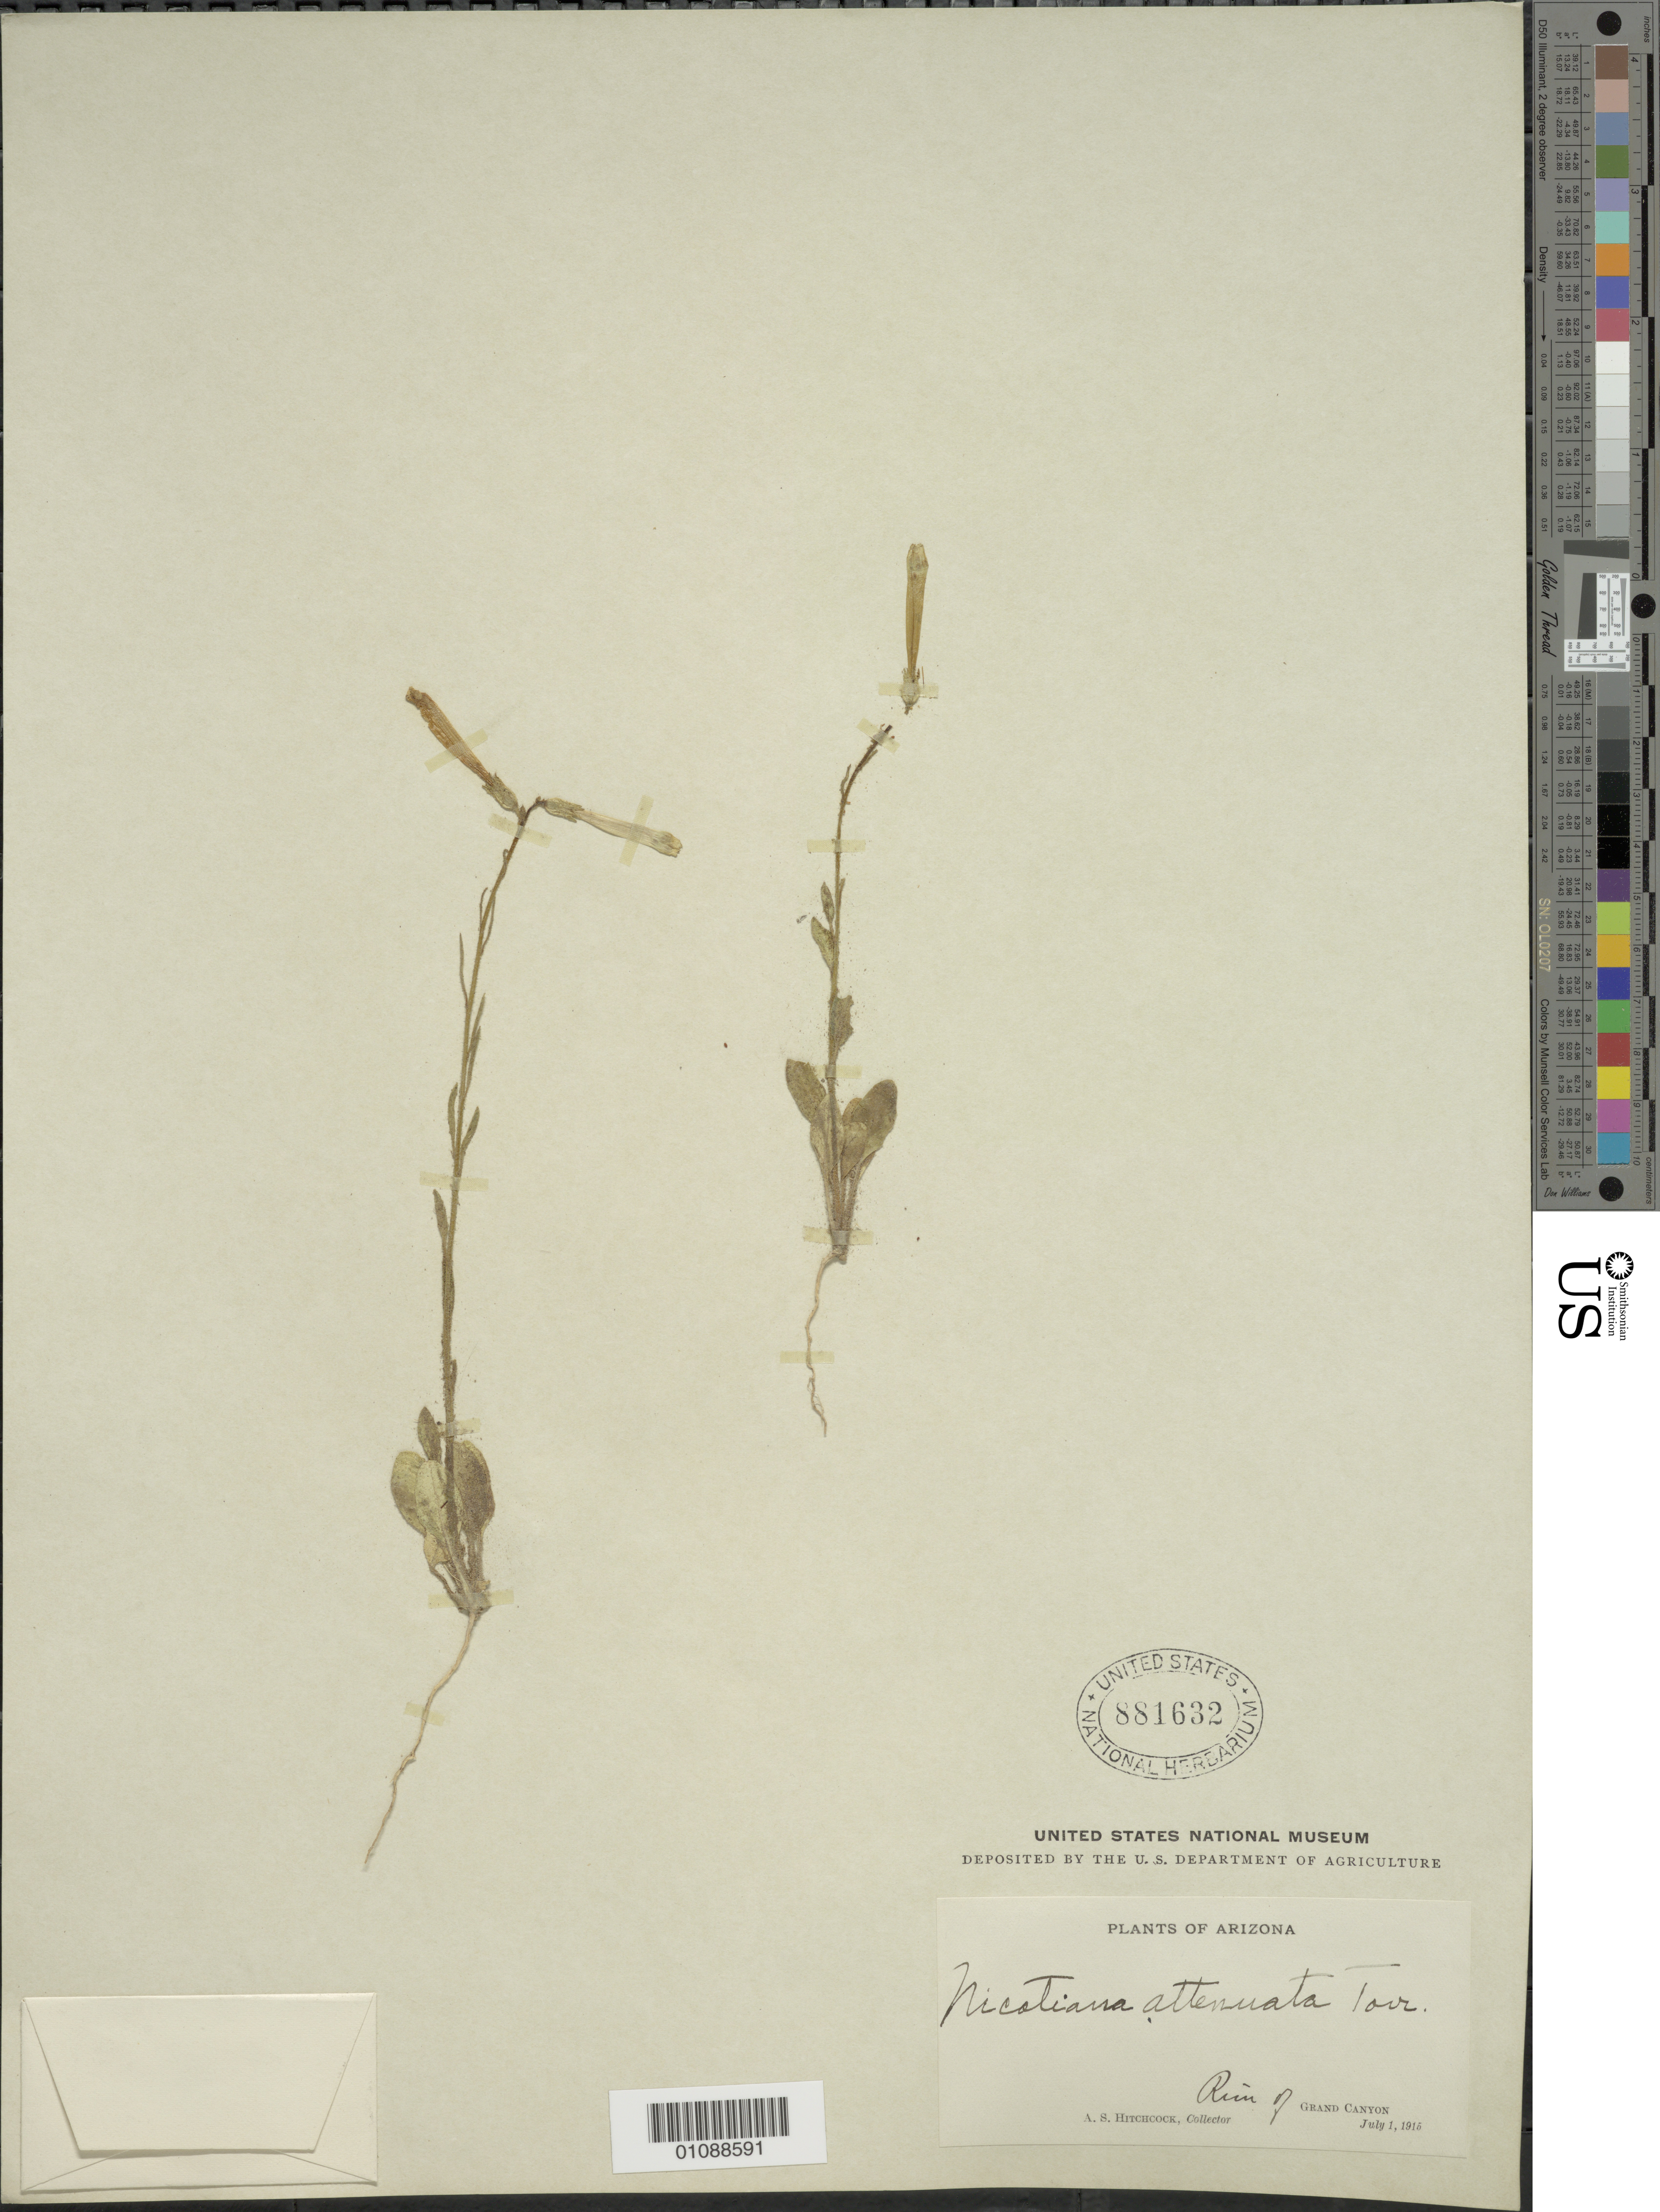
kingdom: Plantae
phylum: Tracheophyta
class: Magnoliopsida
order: Solanales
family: Solanaceae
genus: Nicotiana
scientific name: Nicotiana attenuata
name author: Torr. ex S. Watson in C. King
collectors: A. S. Hitchcock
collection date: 1915-07-01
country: United States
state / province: Arizona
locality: Rim of Grand Canyon.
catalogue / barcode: US 881632